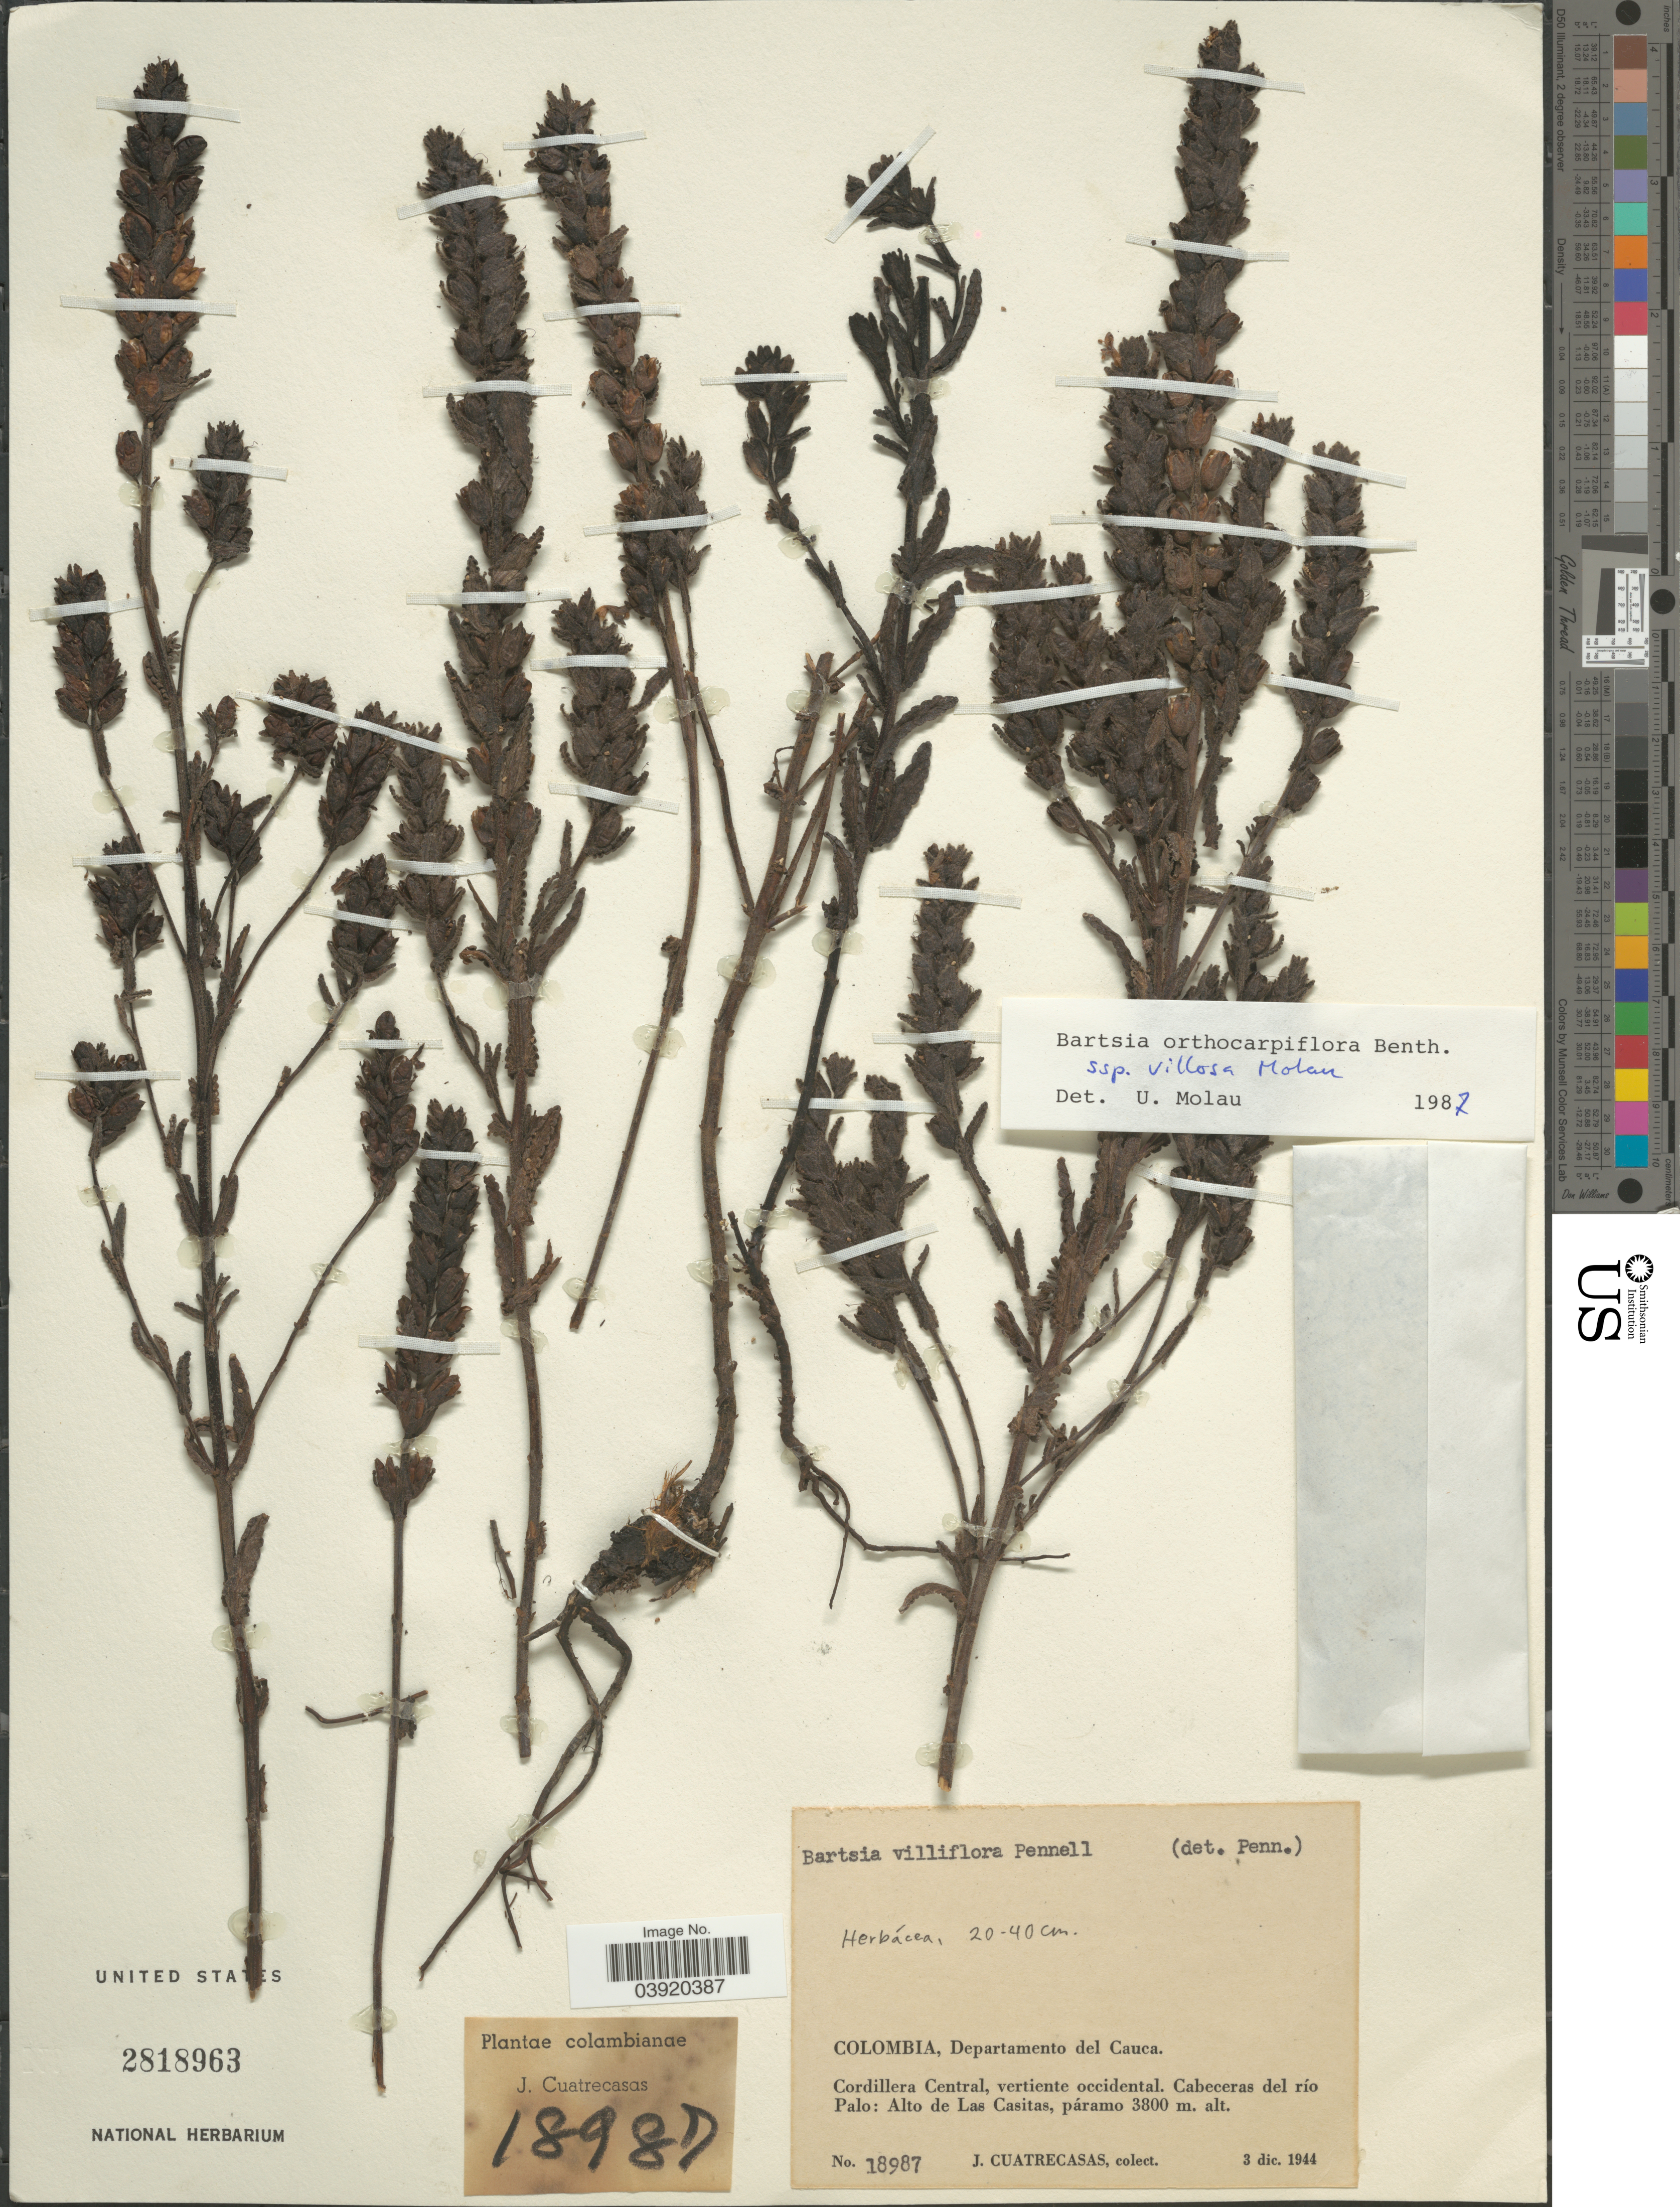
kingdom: Plantae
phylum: Tracheophyta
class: Magnoliopsida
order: Lamiales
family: Orobanchaceae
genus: Bartsia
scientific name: Bartsia orthocarpiflora subsp. villosa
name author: Molau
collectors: J. Cuatrecasas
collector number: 18987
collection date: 1944-12-03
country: Colombia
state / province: Cauca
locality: Departamento del Cauca. Cordillera Central, vertiente occidental. Cabeceras del río Palo: Alto de Las Casitas.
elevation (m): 3800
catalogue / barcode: US 2818963